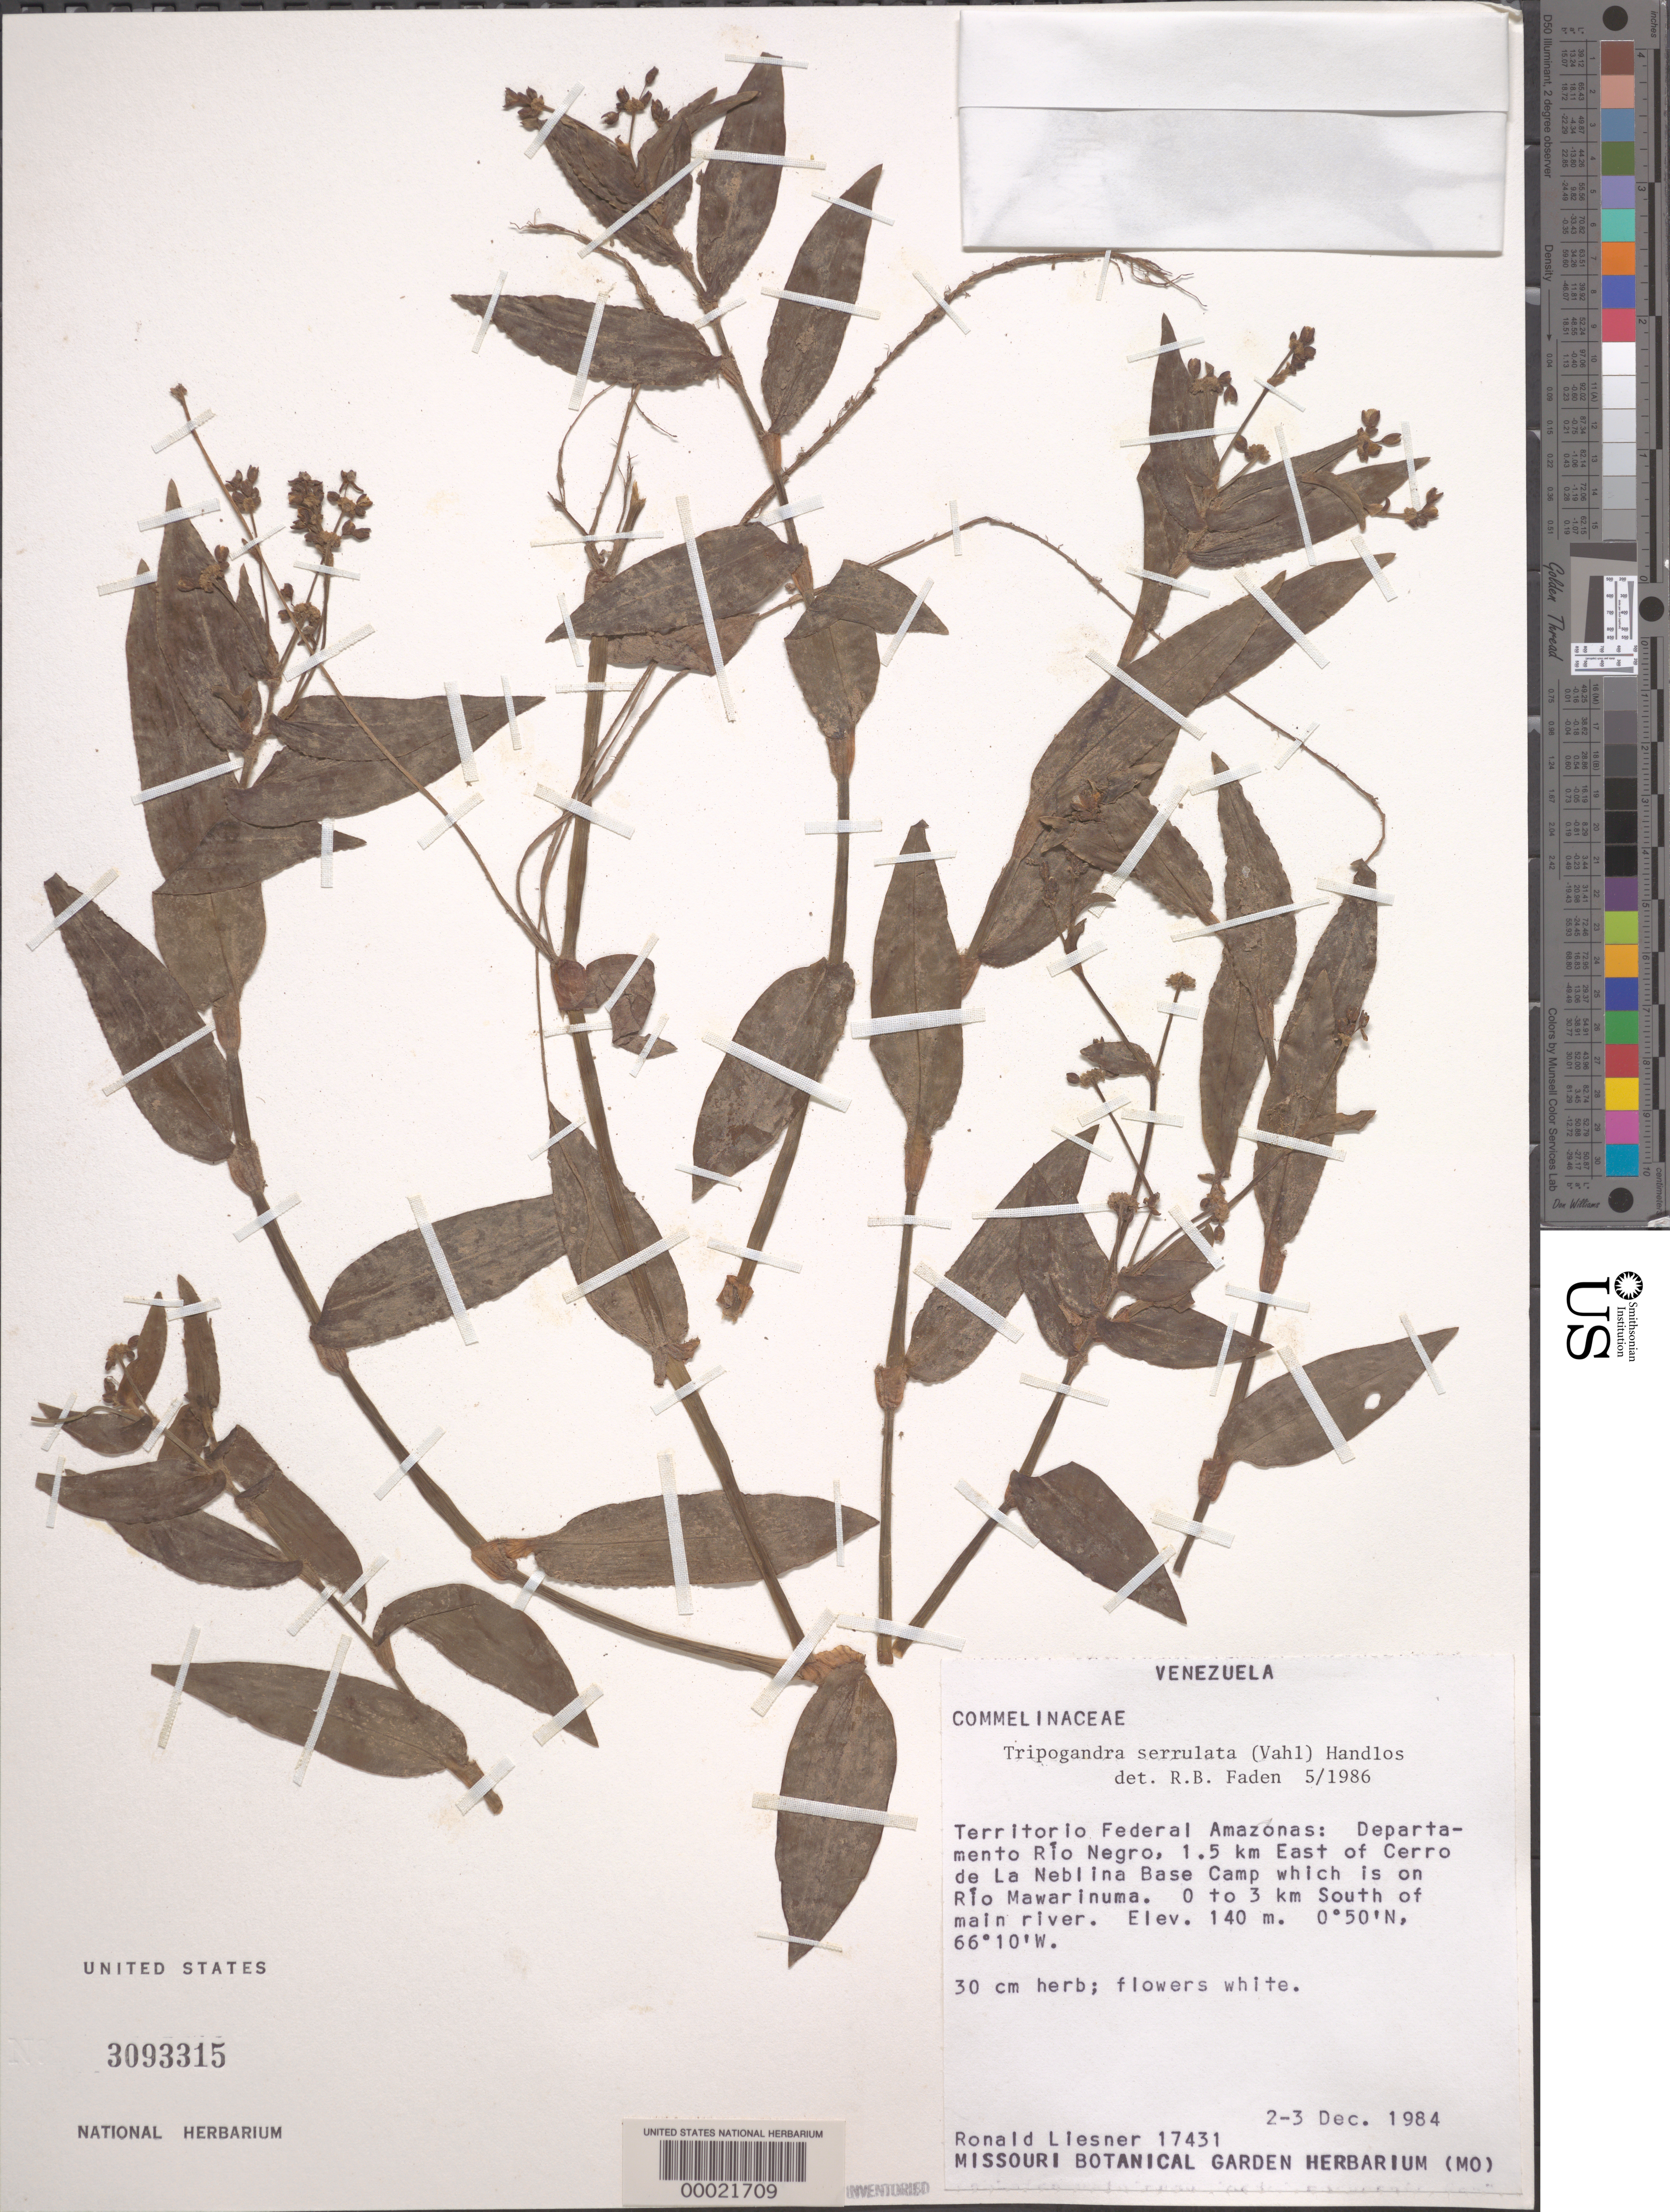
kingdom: Plantae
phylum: Tracheophyta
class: Liliopsida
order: Commelinales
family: Commelinaceae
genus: Tripogandra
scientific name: Tripogandra serrulata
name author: (Vahl) Handlos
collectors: R. L. Liesner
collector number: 17431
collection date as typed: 02 Dec 1984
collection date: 1984-12-02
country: Venezuela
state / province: Amazonas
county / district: Rio Negro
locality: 1.5 km E of Cerro de La Neblina Base Camp, Rio Mawarinuma. 0 to 3 km S of main river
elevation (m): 140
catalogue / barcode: US 3093315